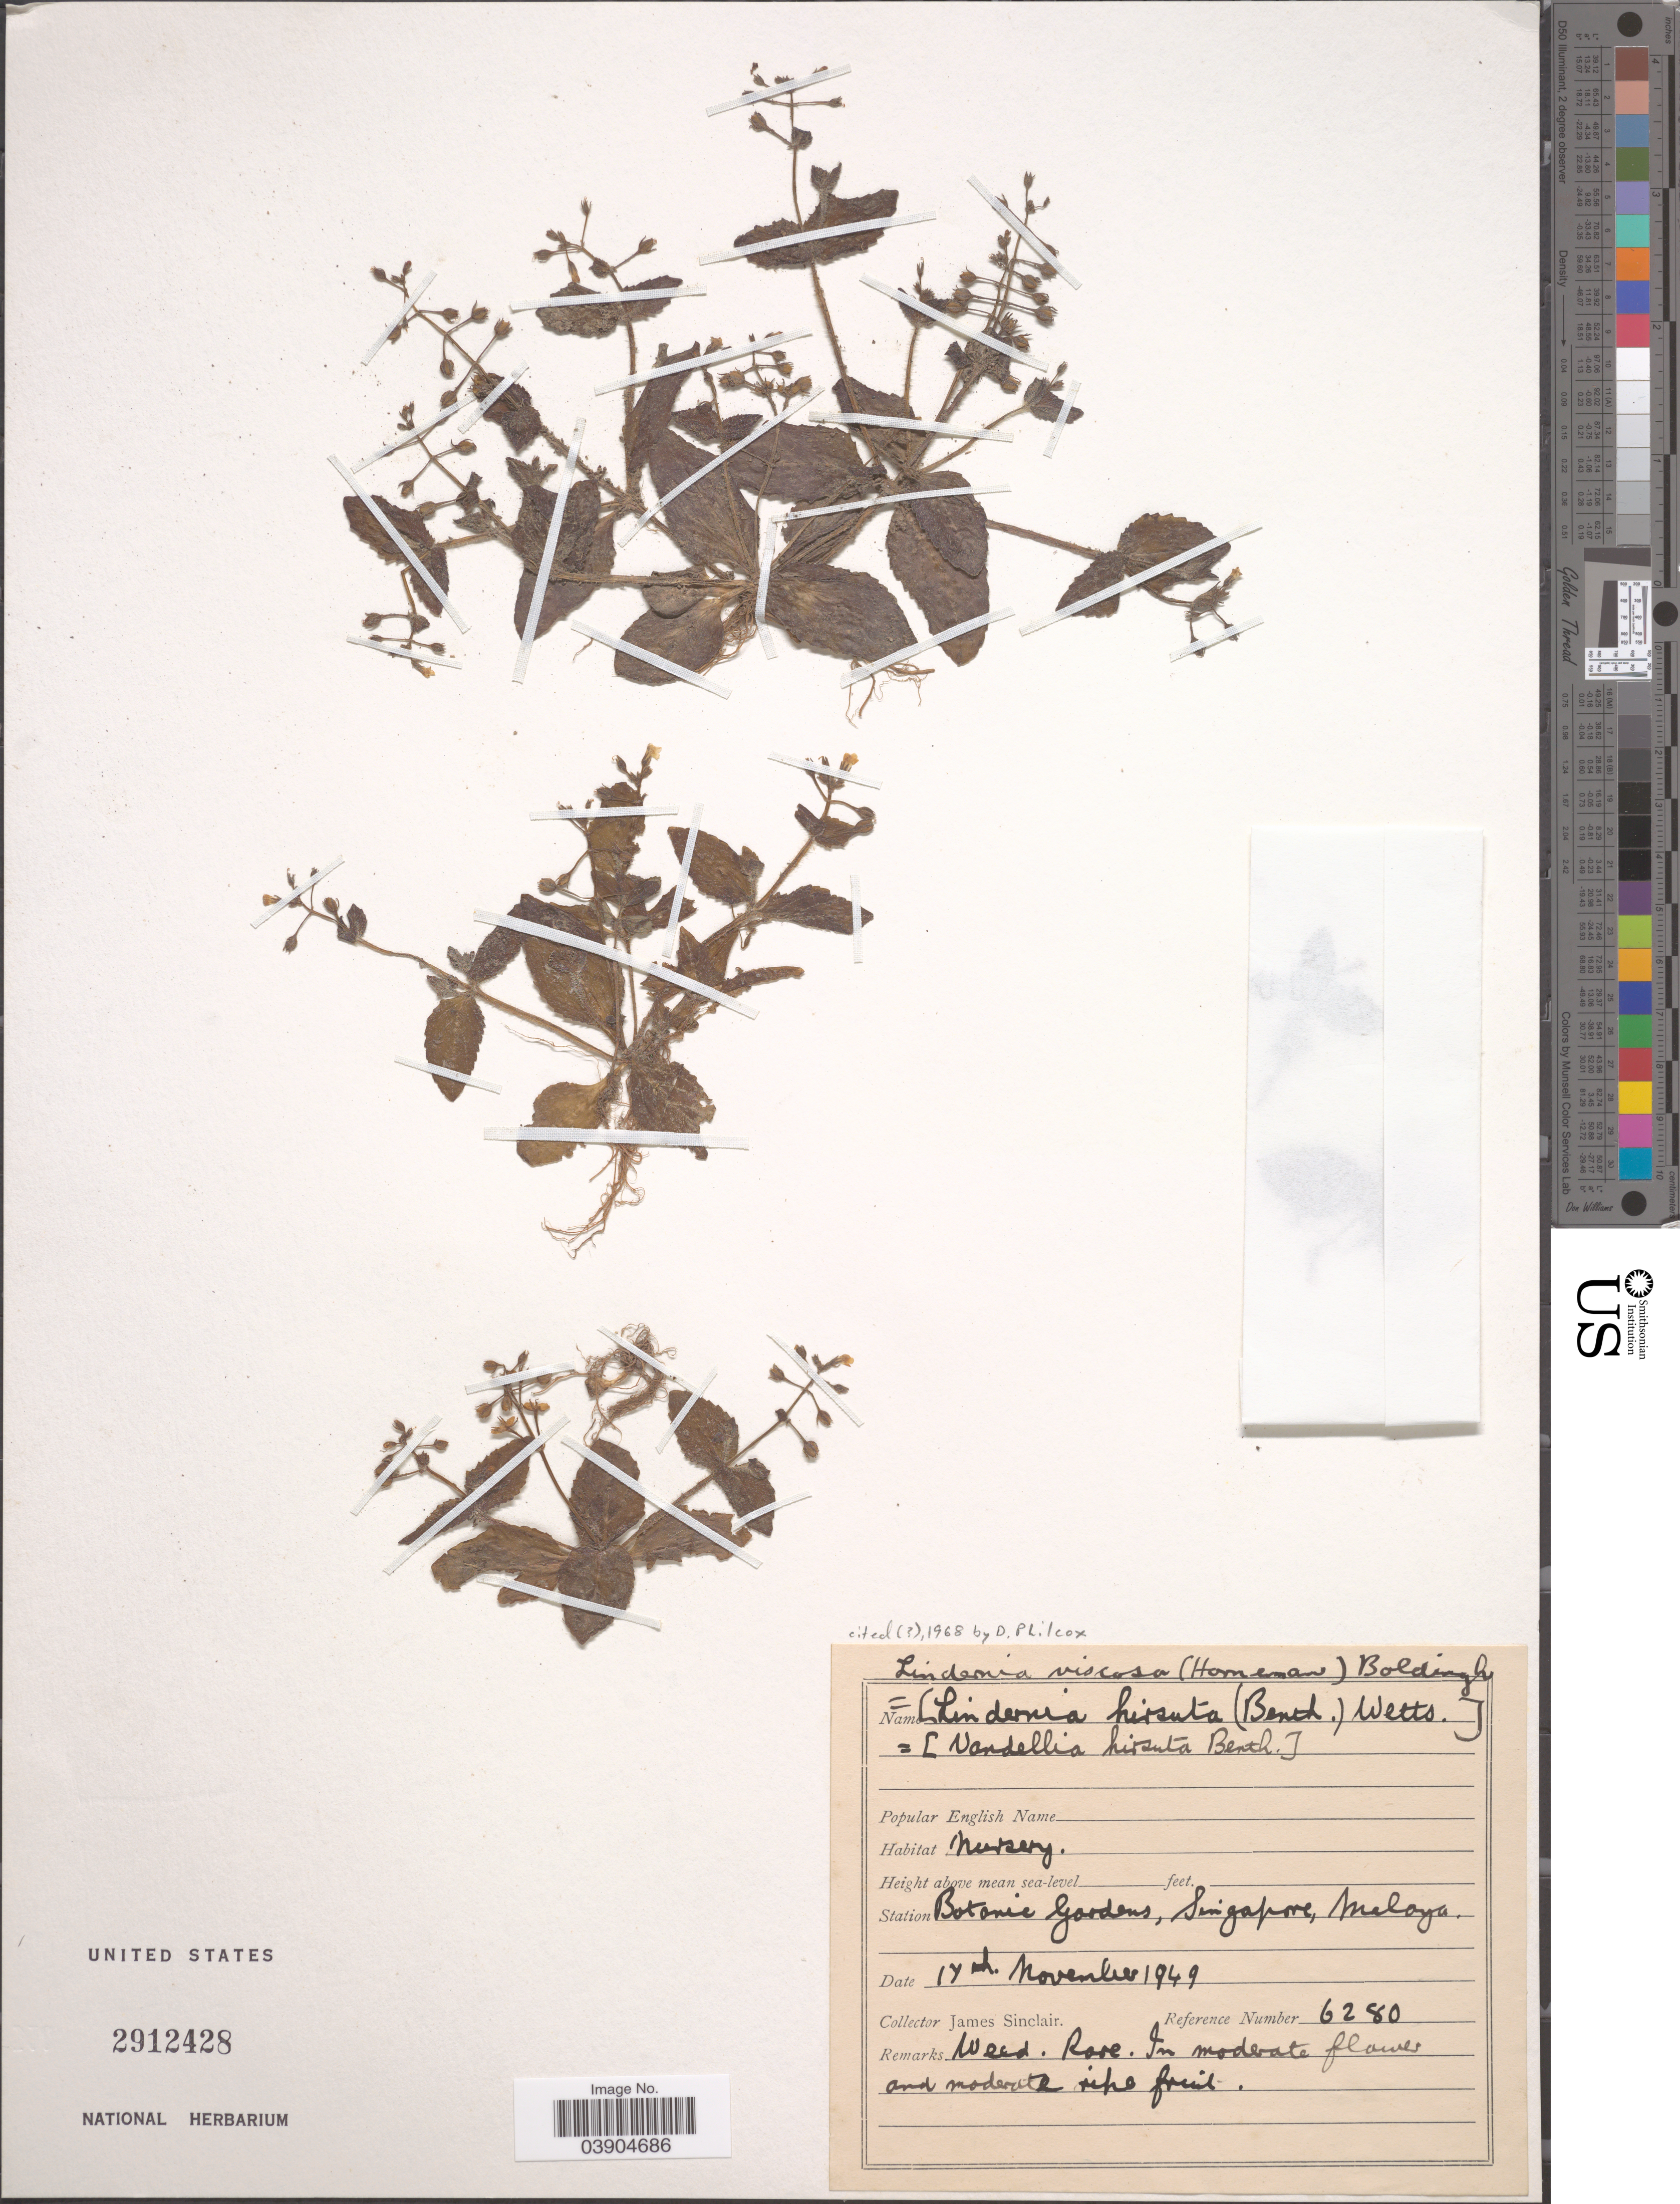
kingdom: Plantae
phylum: Tracheophyta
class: Magnoliopsida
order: Lamiales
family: Linderniaceae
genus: Lindernia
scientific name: Lindernia viscosa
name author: (Hornem.) Merr.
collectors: J. Sinclair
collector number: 6280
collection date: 1949-11-17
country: Singapore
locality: Station Botanic Gardens, Malaya.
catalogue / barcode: US 2912428